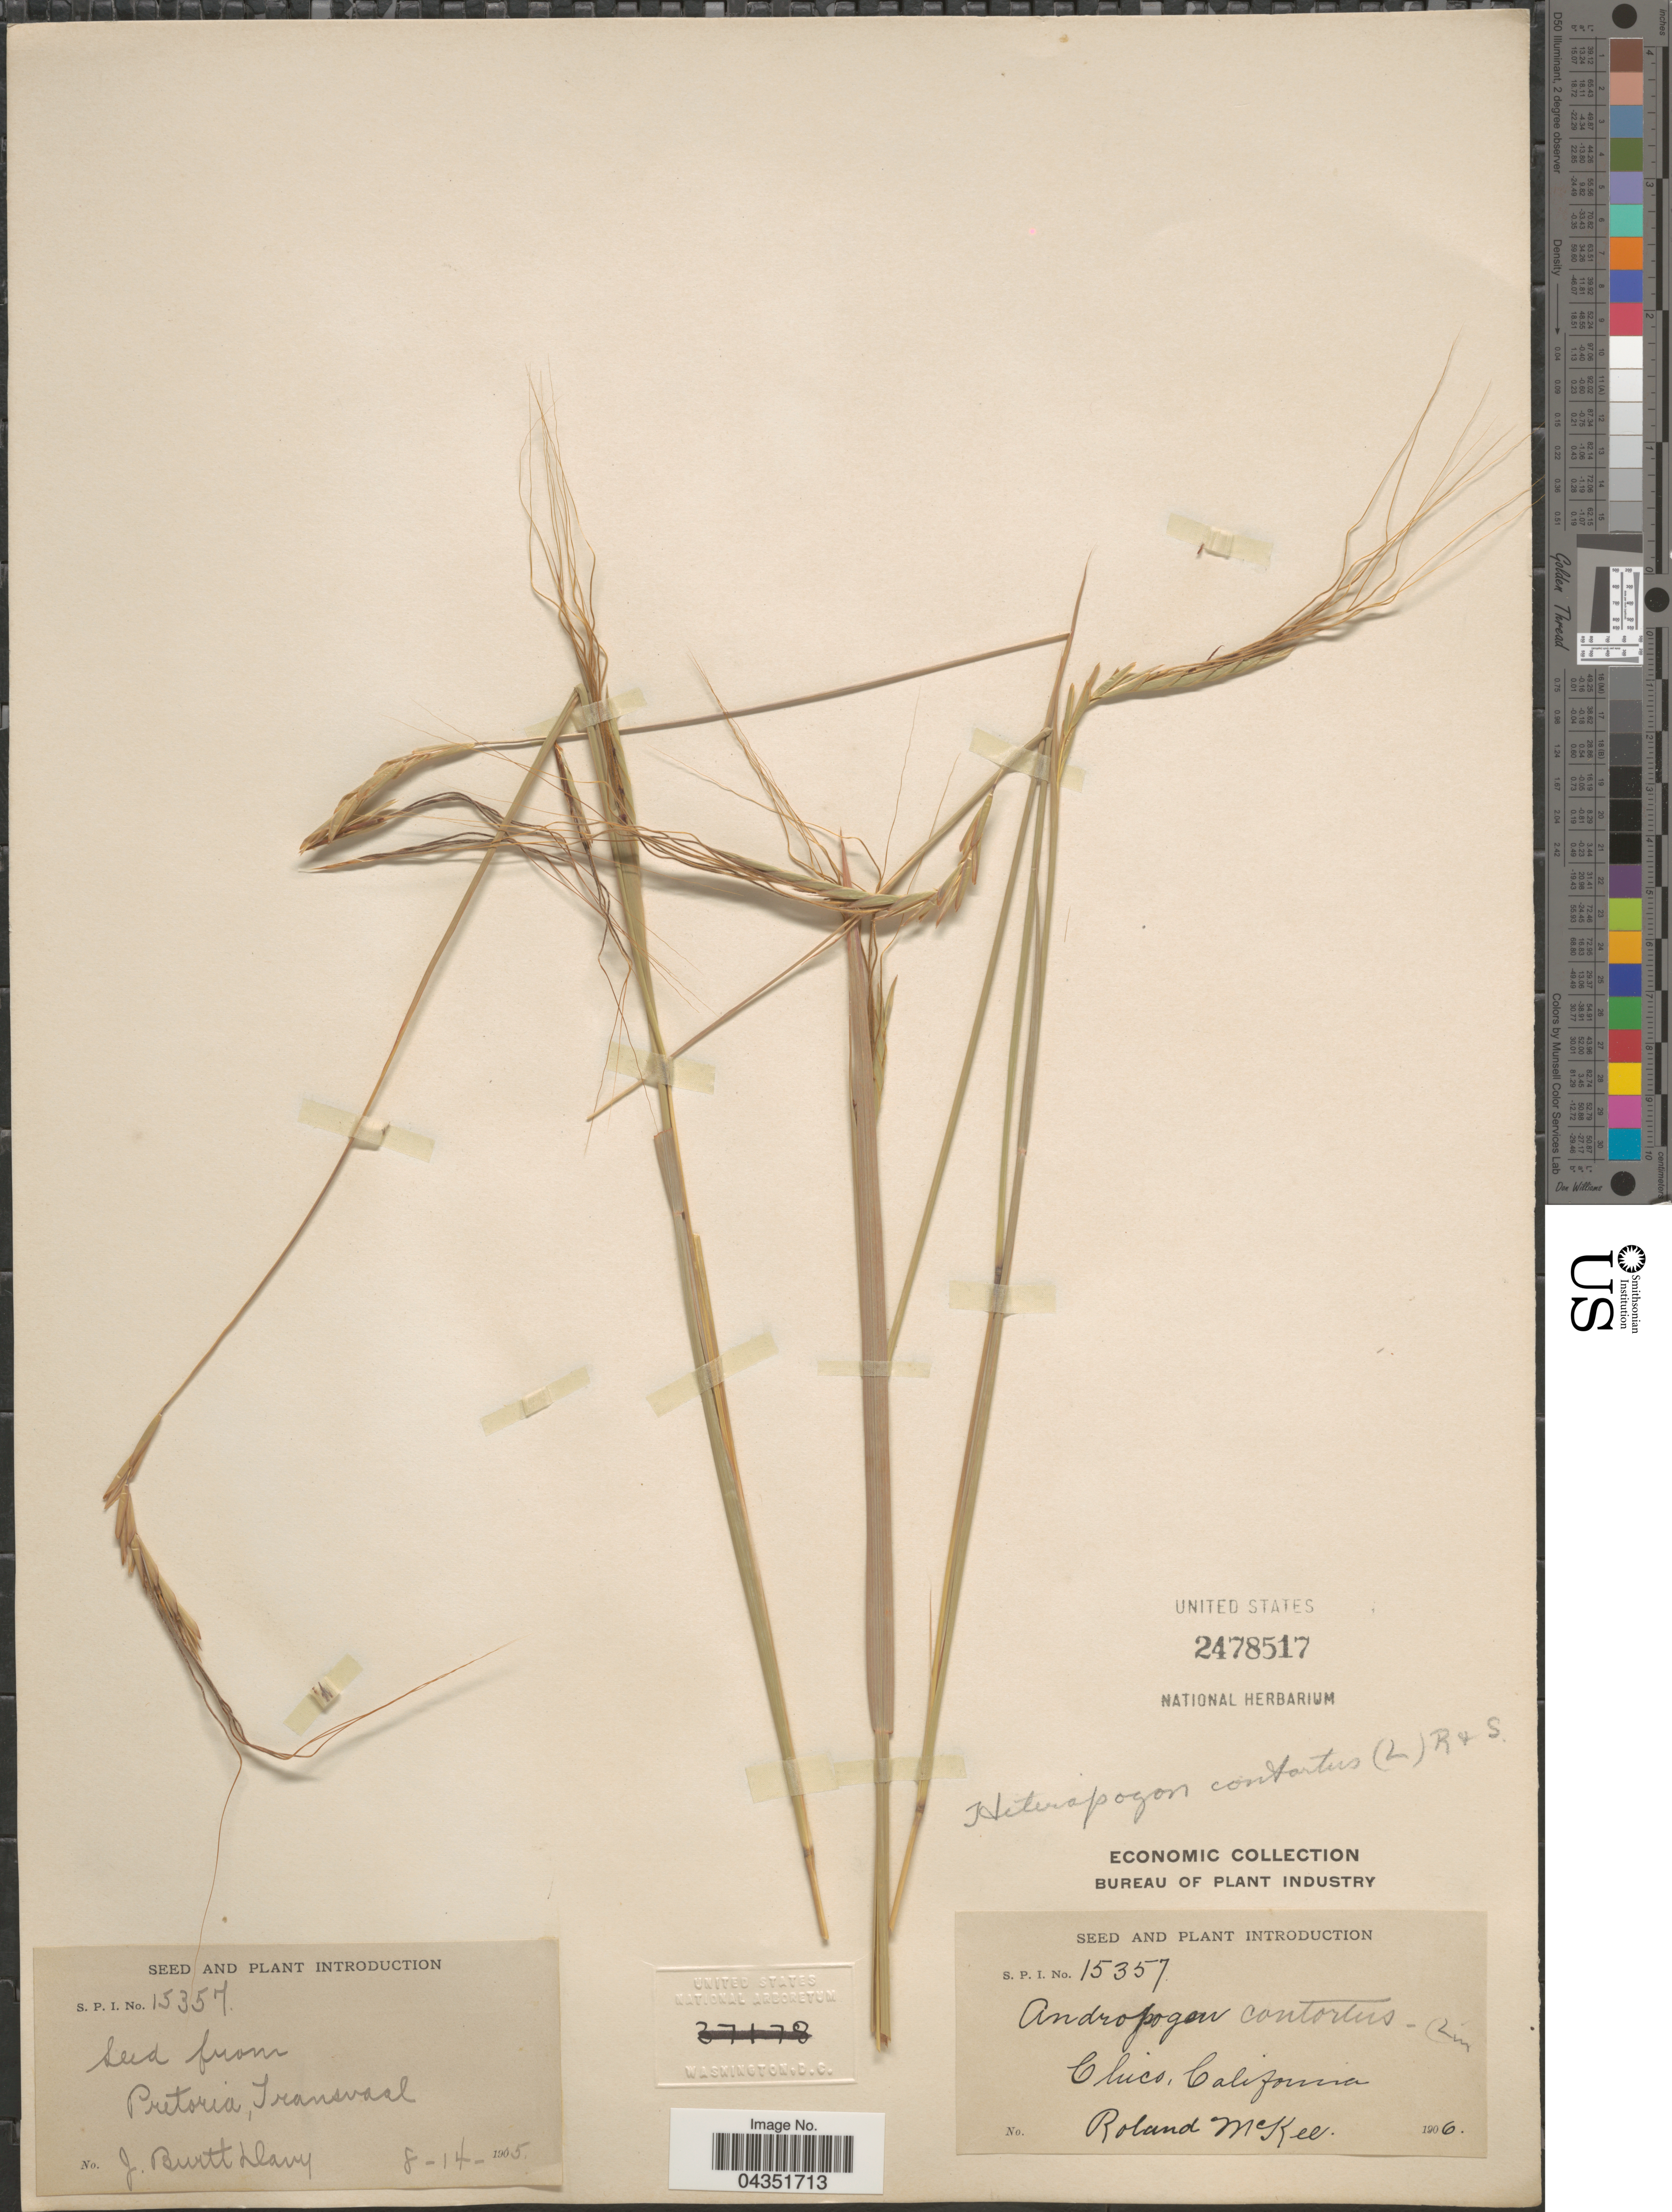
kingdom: Plantae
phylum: Tracheophyta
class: Liliopsida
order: Poales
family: Poaceae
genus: Heteropogon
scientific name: Heteropogon contortus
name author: (L.) P. Beauv. ex Roem. & Schult.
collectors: J. Burtt Davy & R. Mckee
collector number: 15357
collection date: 1906-08-14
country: United States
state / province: California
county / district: Butte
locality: Chico.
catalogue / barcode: US 2478517